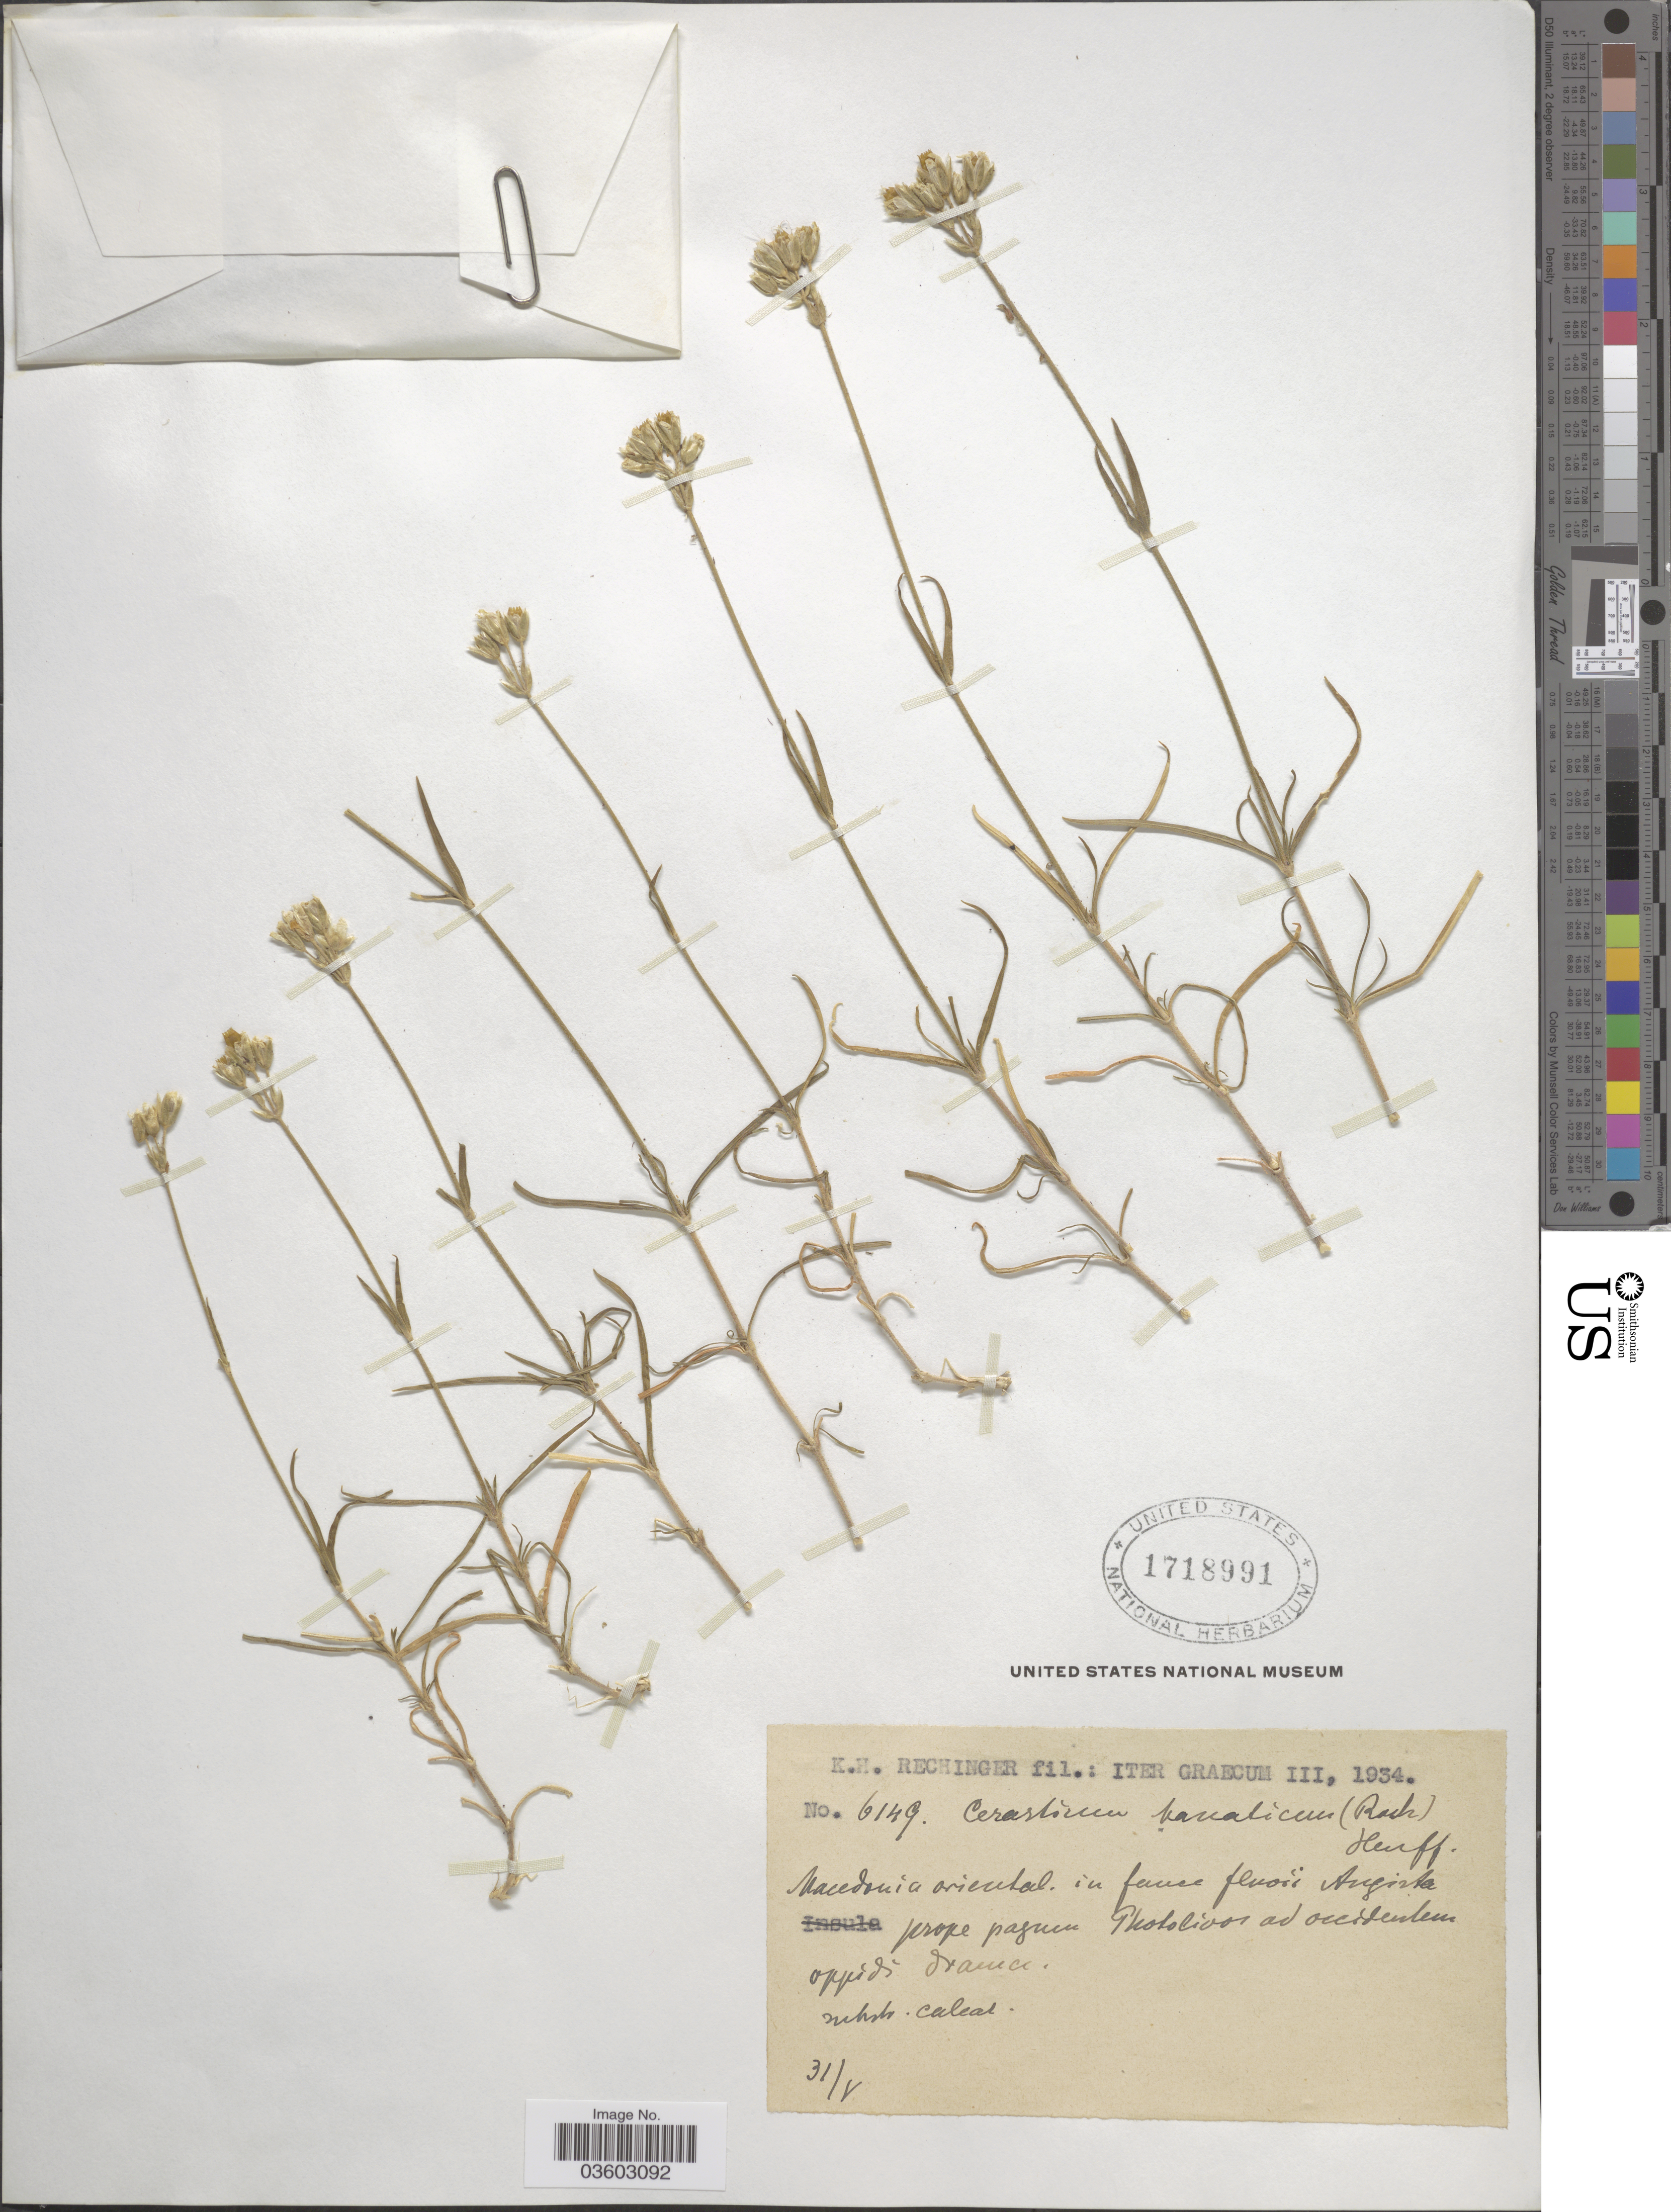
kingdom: Plantae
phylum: Tracheophyta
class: Magnoliopsida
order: Caryophyllales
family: Caryophyllaceae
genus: Cerastium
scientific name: Cerastium banaticum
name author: (Rochel) Heuff.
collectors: K. H. Rechinger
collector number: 6149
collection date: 1934-05-31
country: Greece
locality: Macedonia oriental. in fauce fluvii Angista prope pagum Photolivos ad occidentem oppidi Drama.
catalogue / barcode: US 1718991